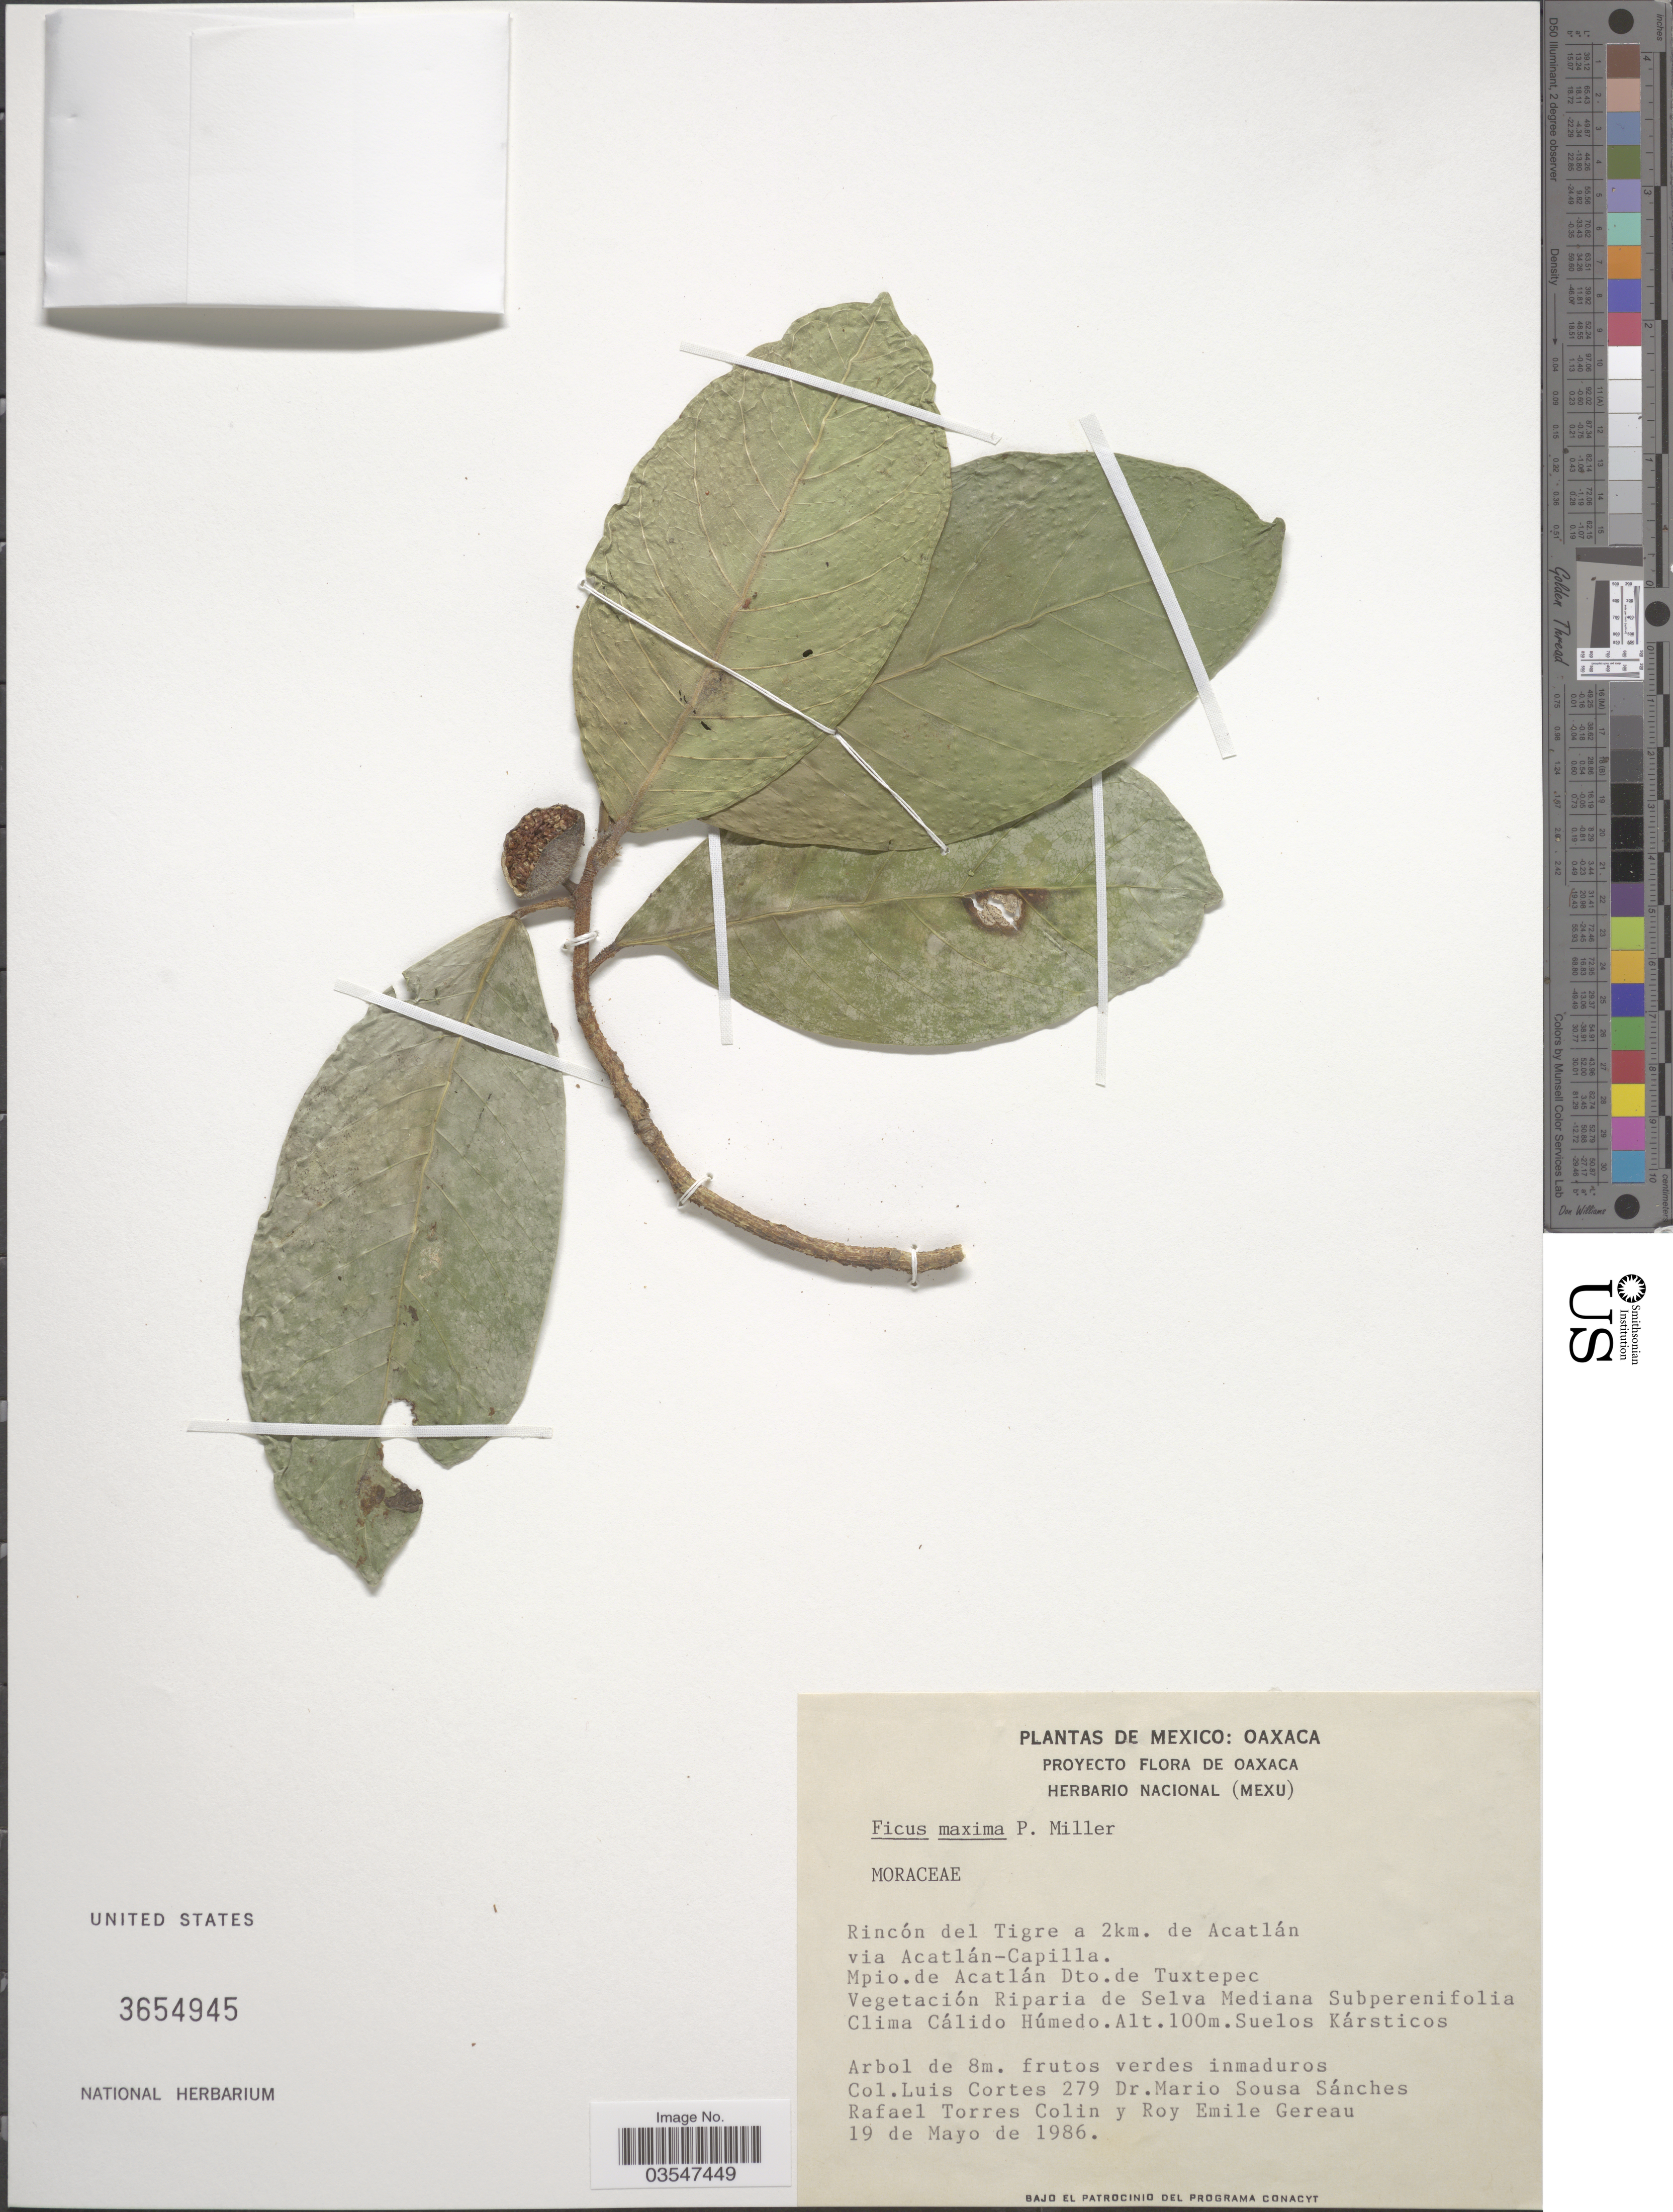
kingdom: Plantae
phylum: Tracheophyta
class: Magnoliopsida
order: Rosales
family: Moraceae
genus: Ficus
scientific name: Ficus maxima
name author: Mill.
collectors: L. Cortes, M. Sousa S., R. Torres C. & R. E. Gereau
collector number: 279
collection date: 1986-05-19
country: Mexico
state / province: Oaxaca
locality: Rincón del Tigre a 2km. de Acatlán via Acatlán-Capilla. Mpio. de Acatlán Dto. de Tuxtepec.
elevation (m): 100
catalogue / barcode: US 3654945